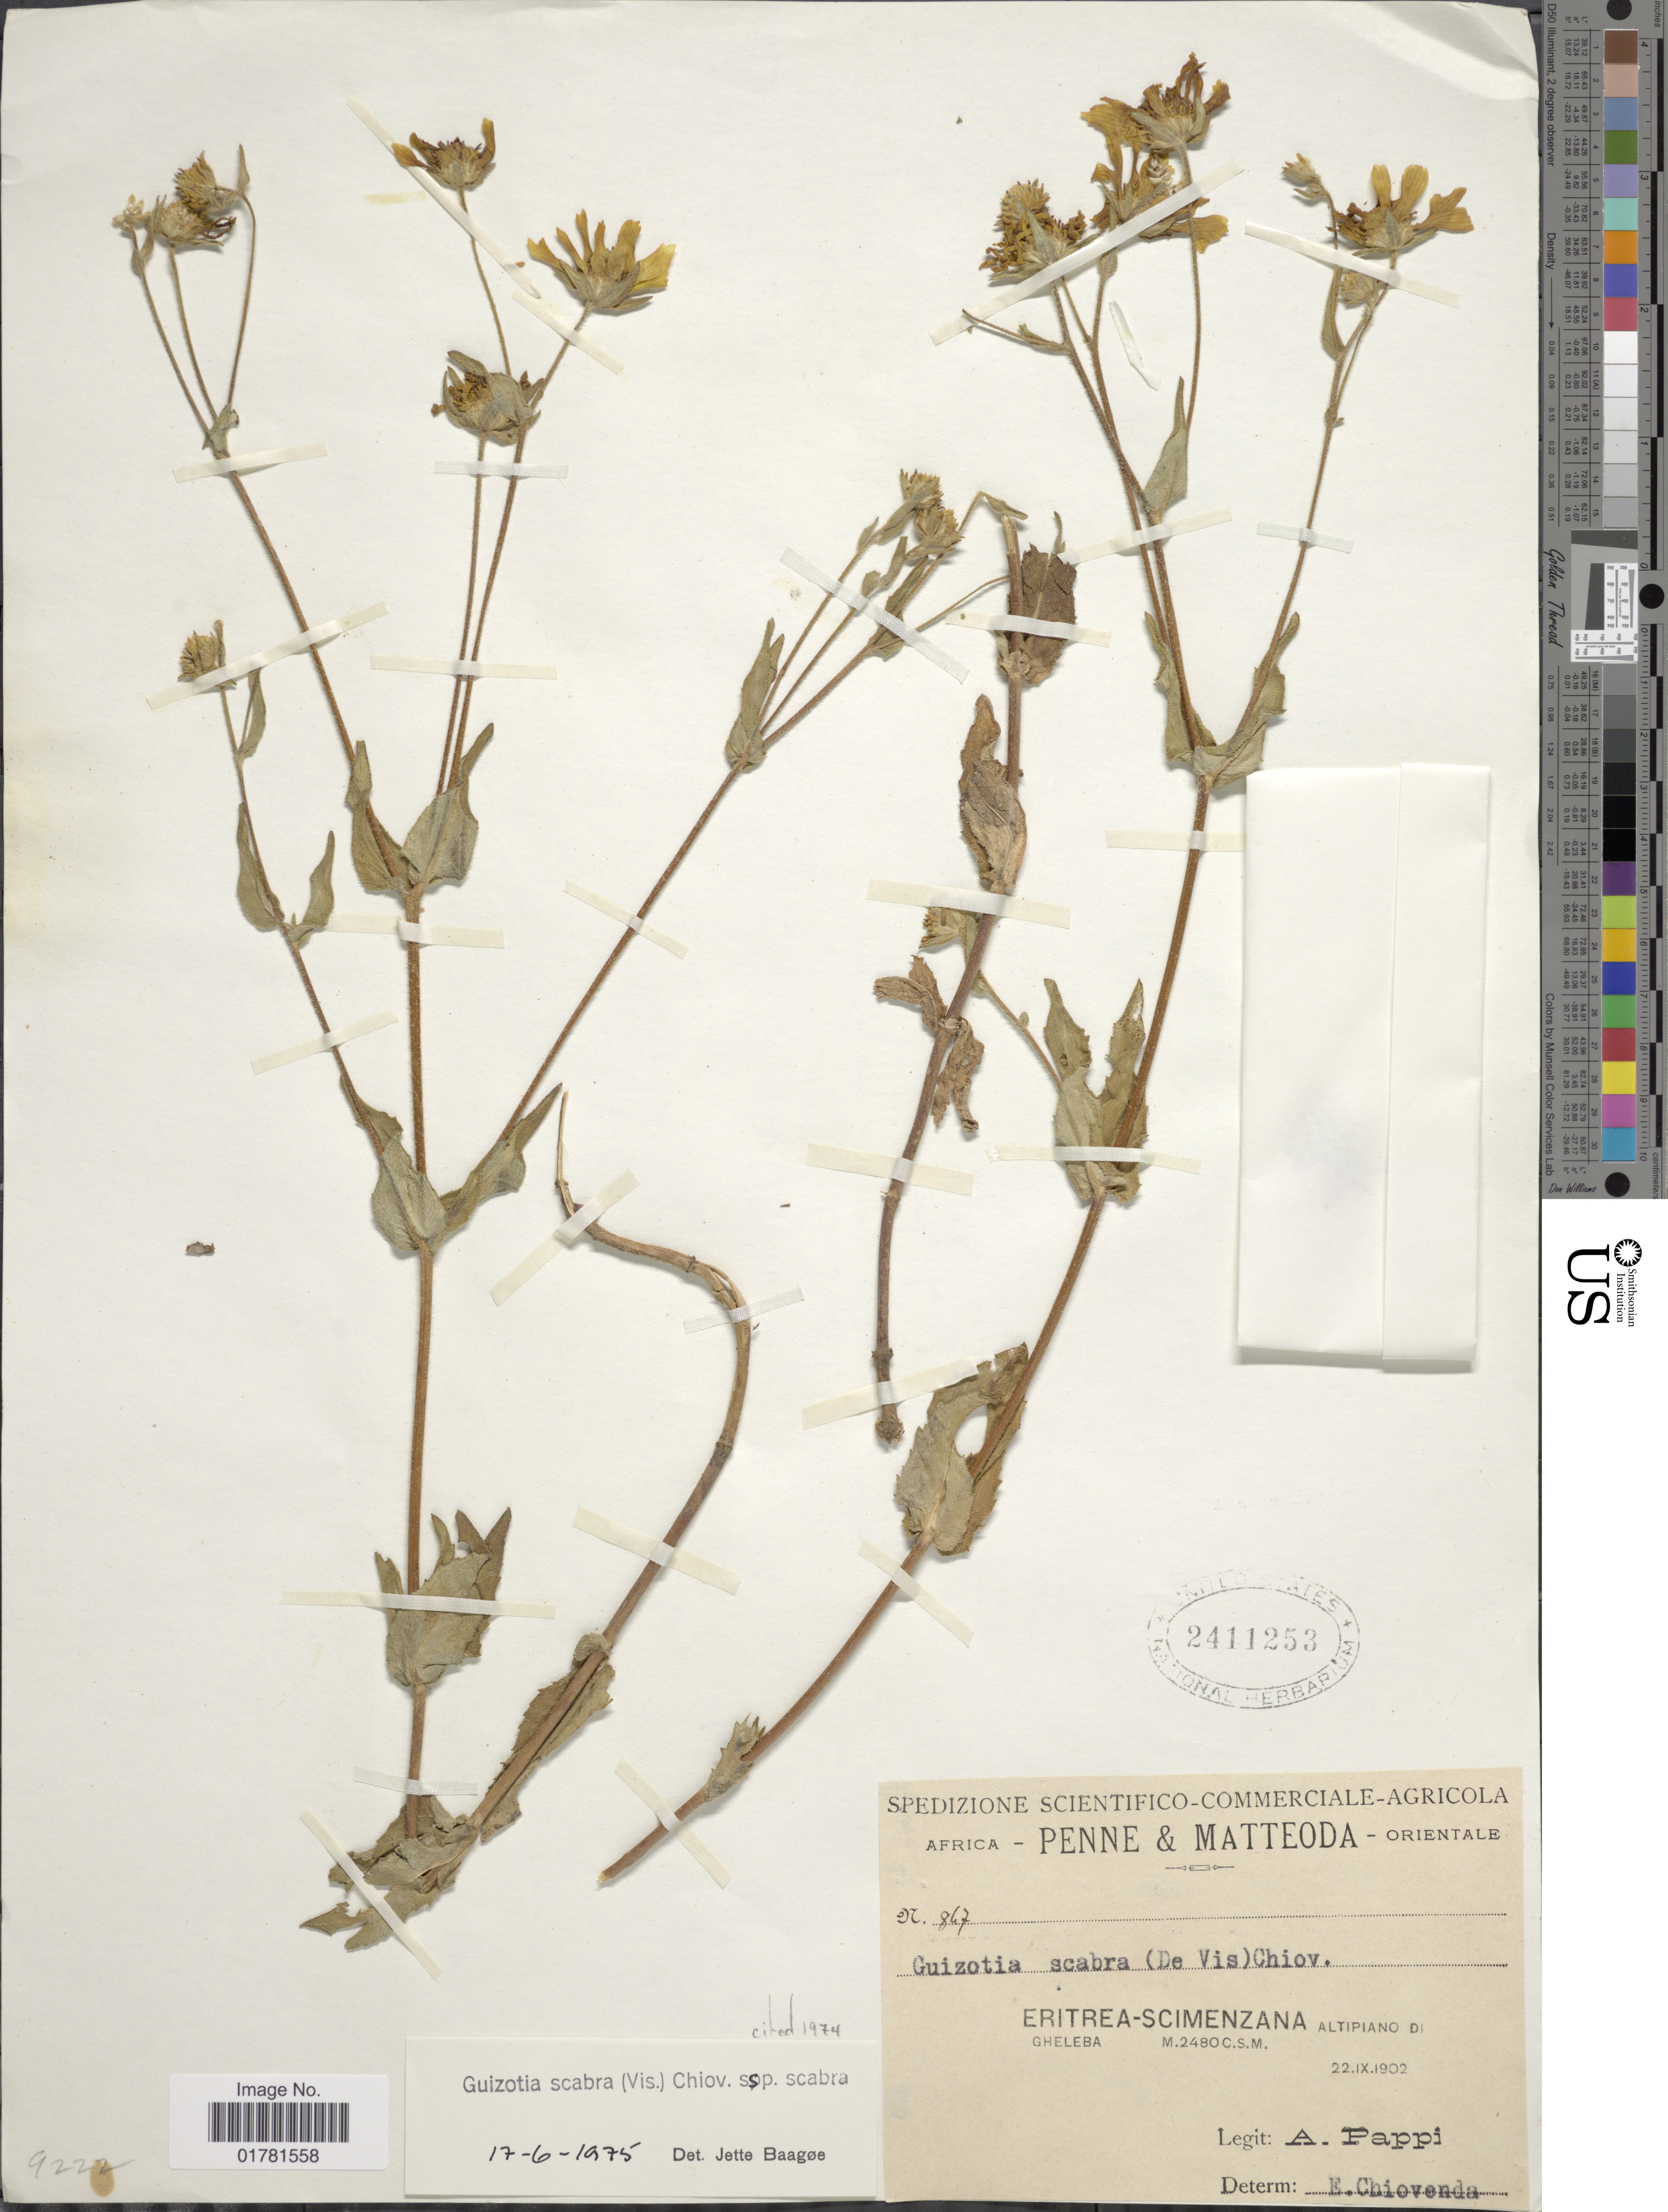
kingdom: Plantae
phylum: Tracheophyta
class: Magnoliopsida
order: Asterales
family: Asteraceae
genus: Guizotia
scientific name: Guizotia scabra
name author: Chiov.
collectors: A. Pappi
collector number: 847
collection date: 1902-09-22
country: Eritrea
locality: Africa - Penne & Matteoda, Scimenzana altipiano di Gheleba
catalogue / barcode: US 2411253